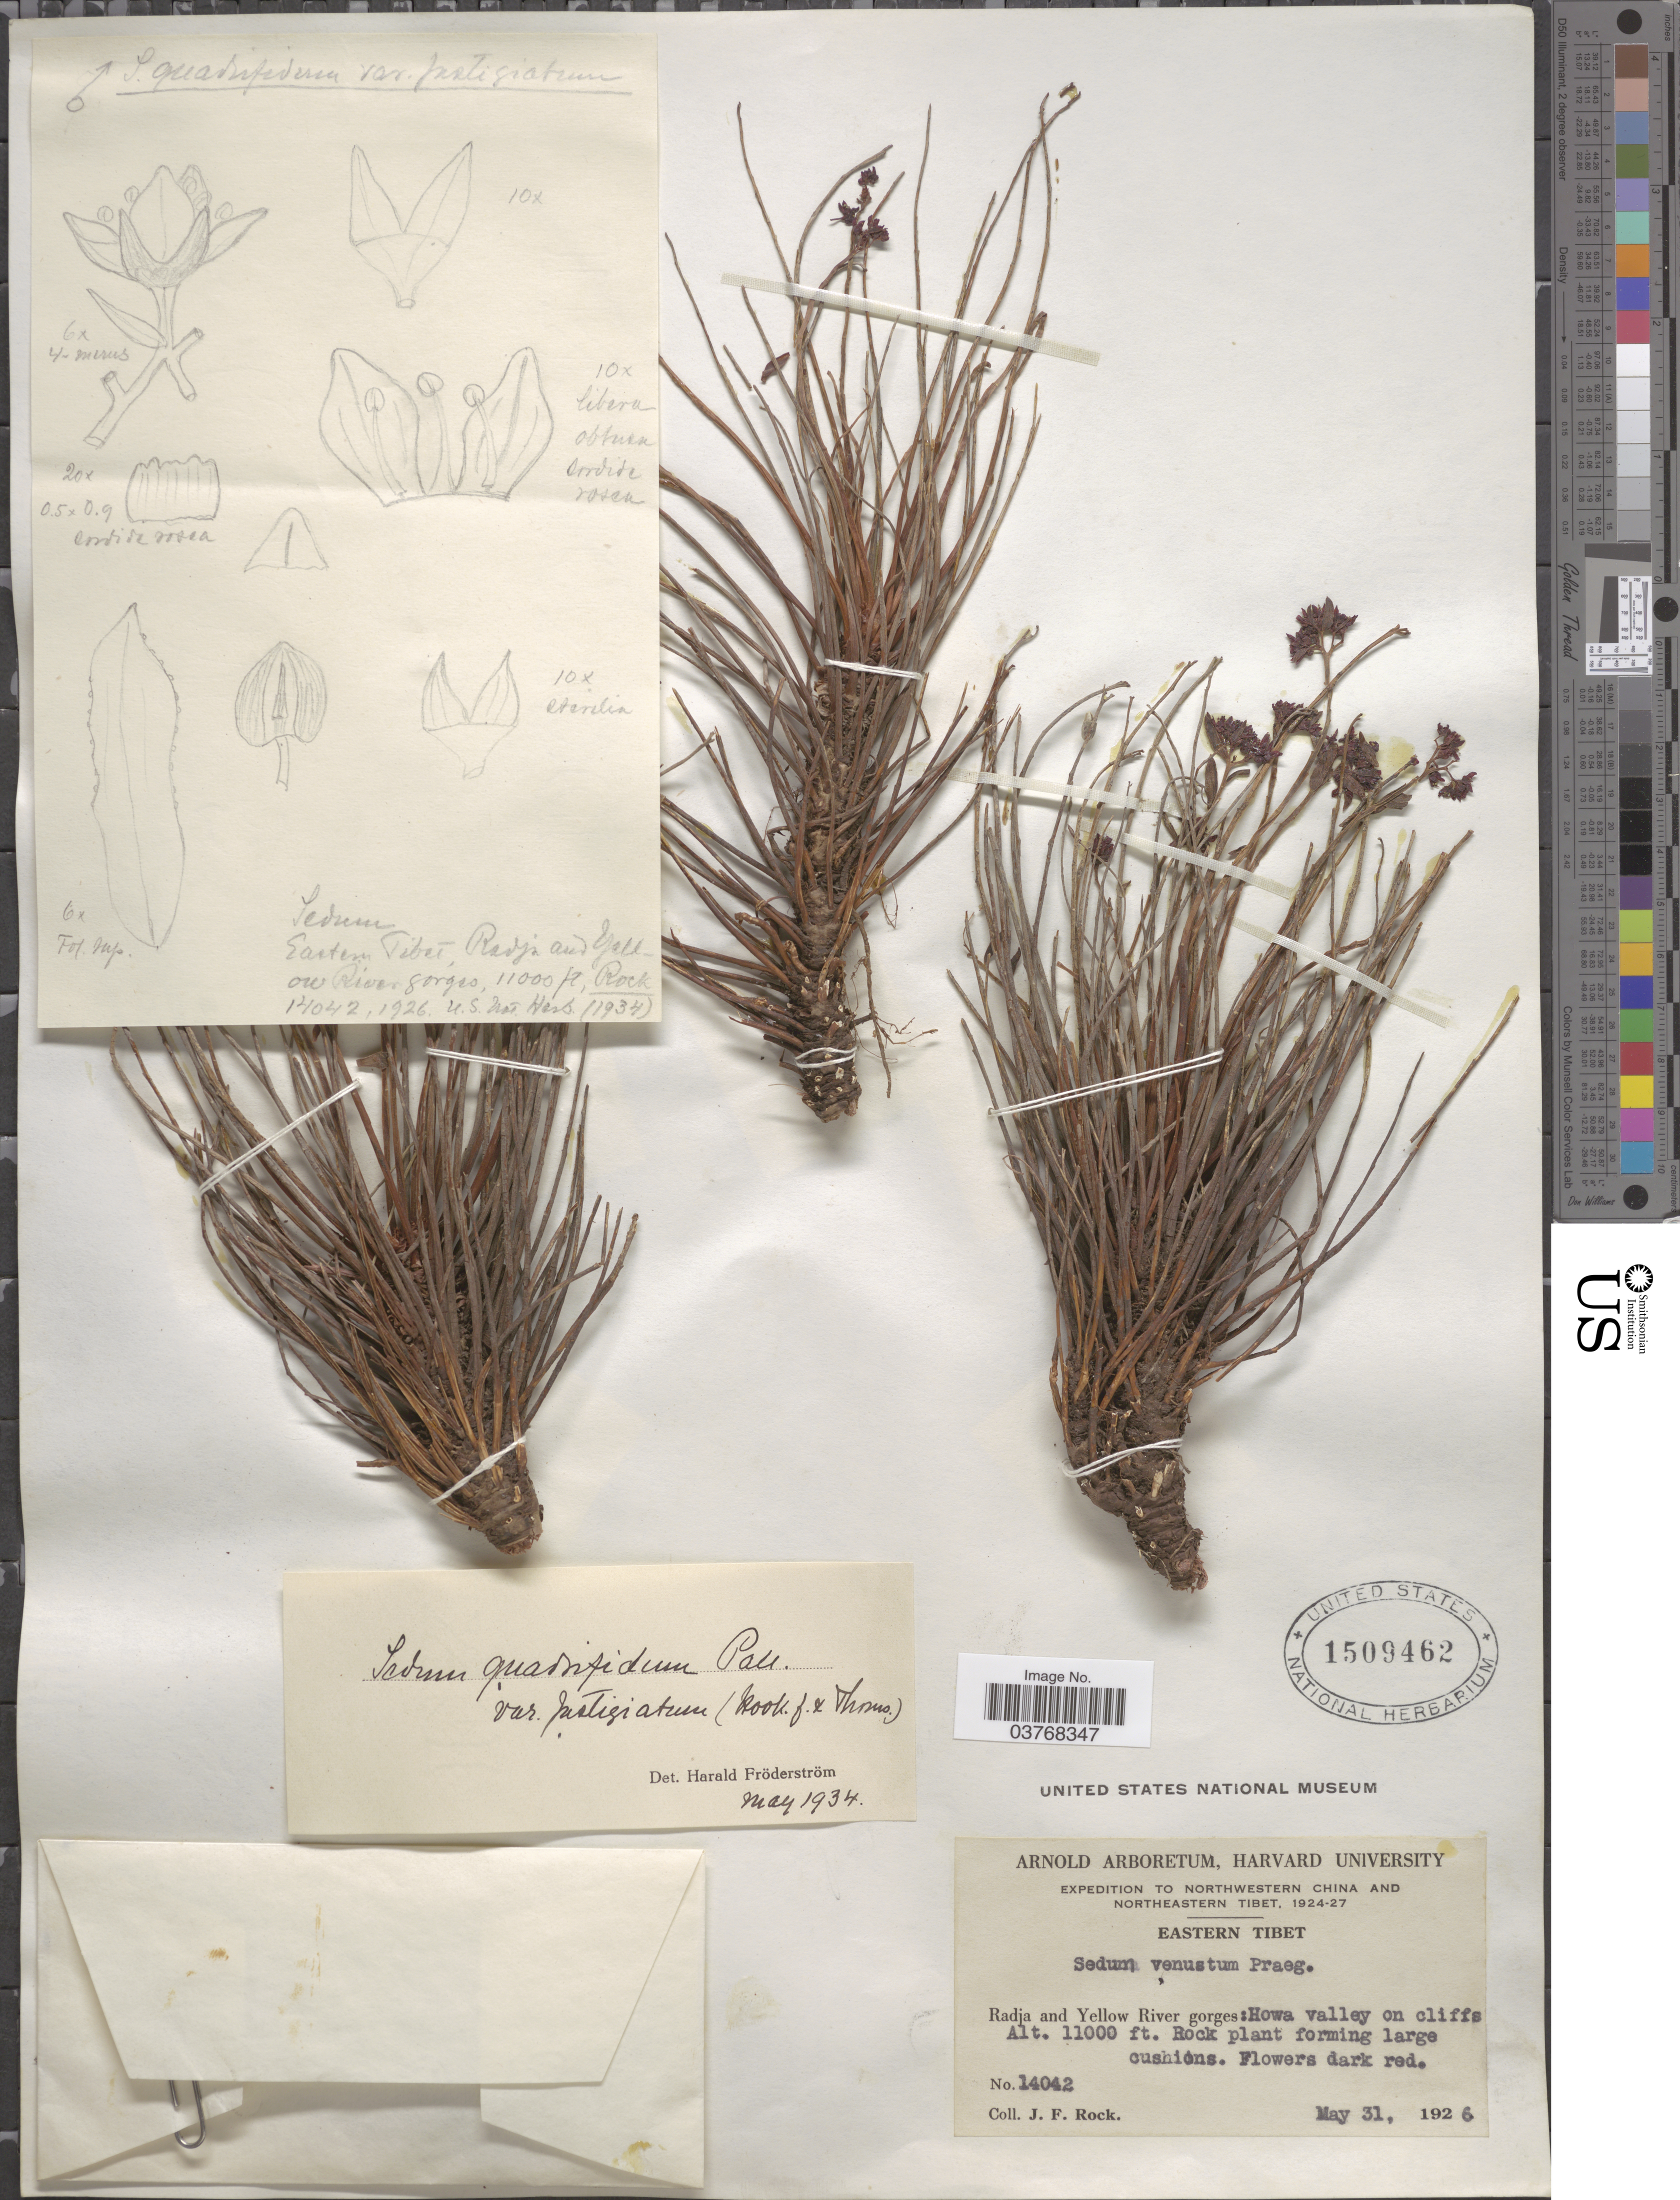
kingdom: Plantae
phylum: Tracheophyta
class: Magnoliopsida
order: Saxifragales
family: Crassulaceae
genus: Rhodiola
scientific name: Rhodiola fastigiata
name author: (Hook. f. & Thomson) S.H. Fu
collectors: J. Rock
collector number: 14042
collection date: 1926-05-31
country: China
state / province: Xizang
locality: Northwestern China and Northeastern Tibet. Eastern Tibet. Radja and Yellow River gorges; Howa Valley on cliffs.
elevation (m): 3353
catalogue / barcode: US 1509462